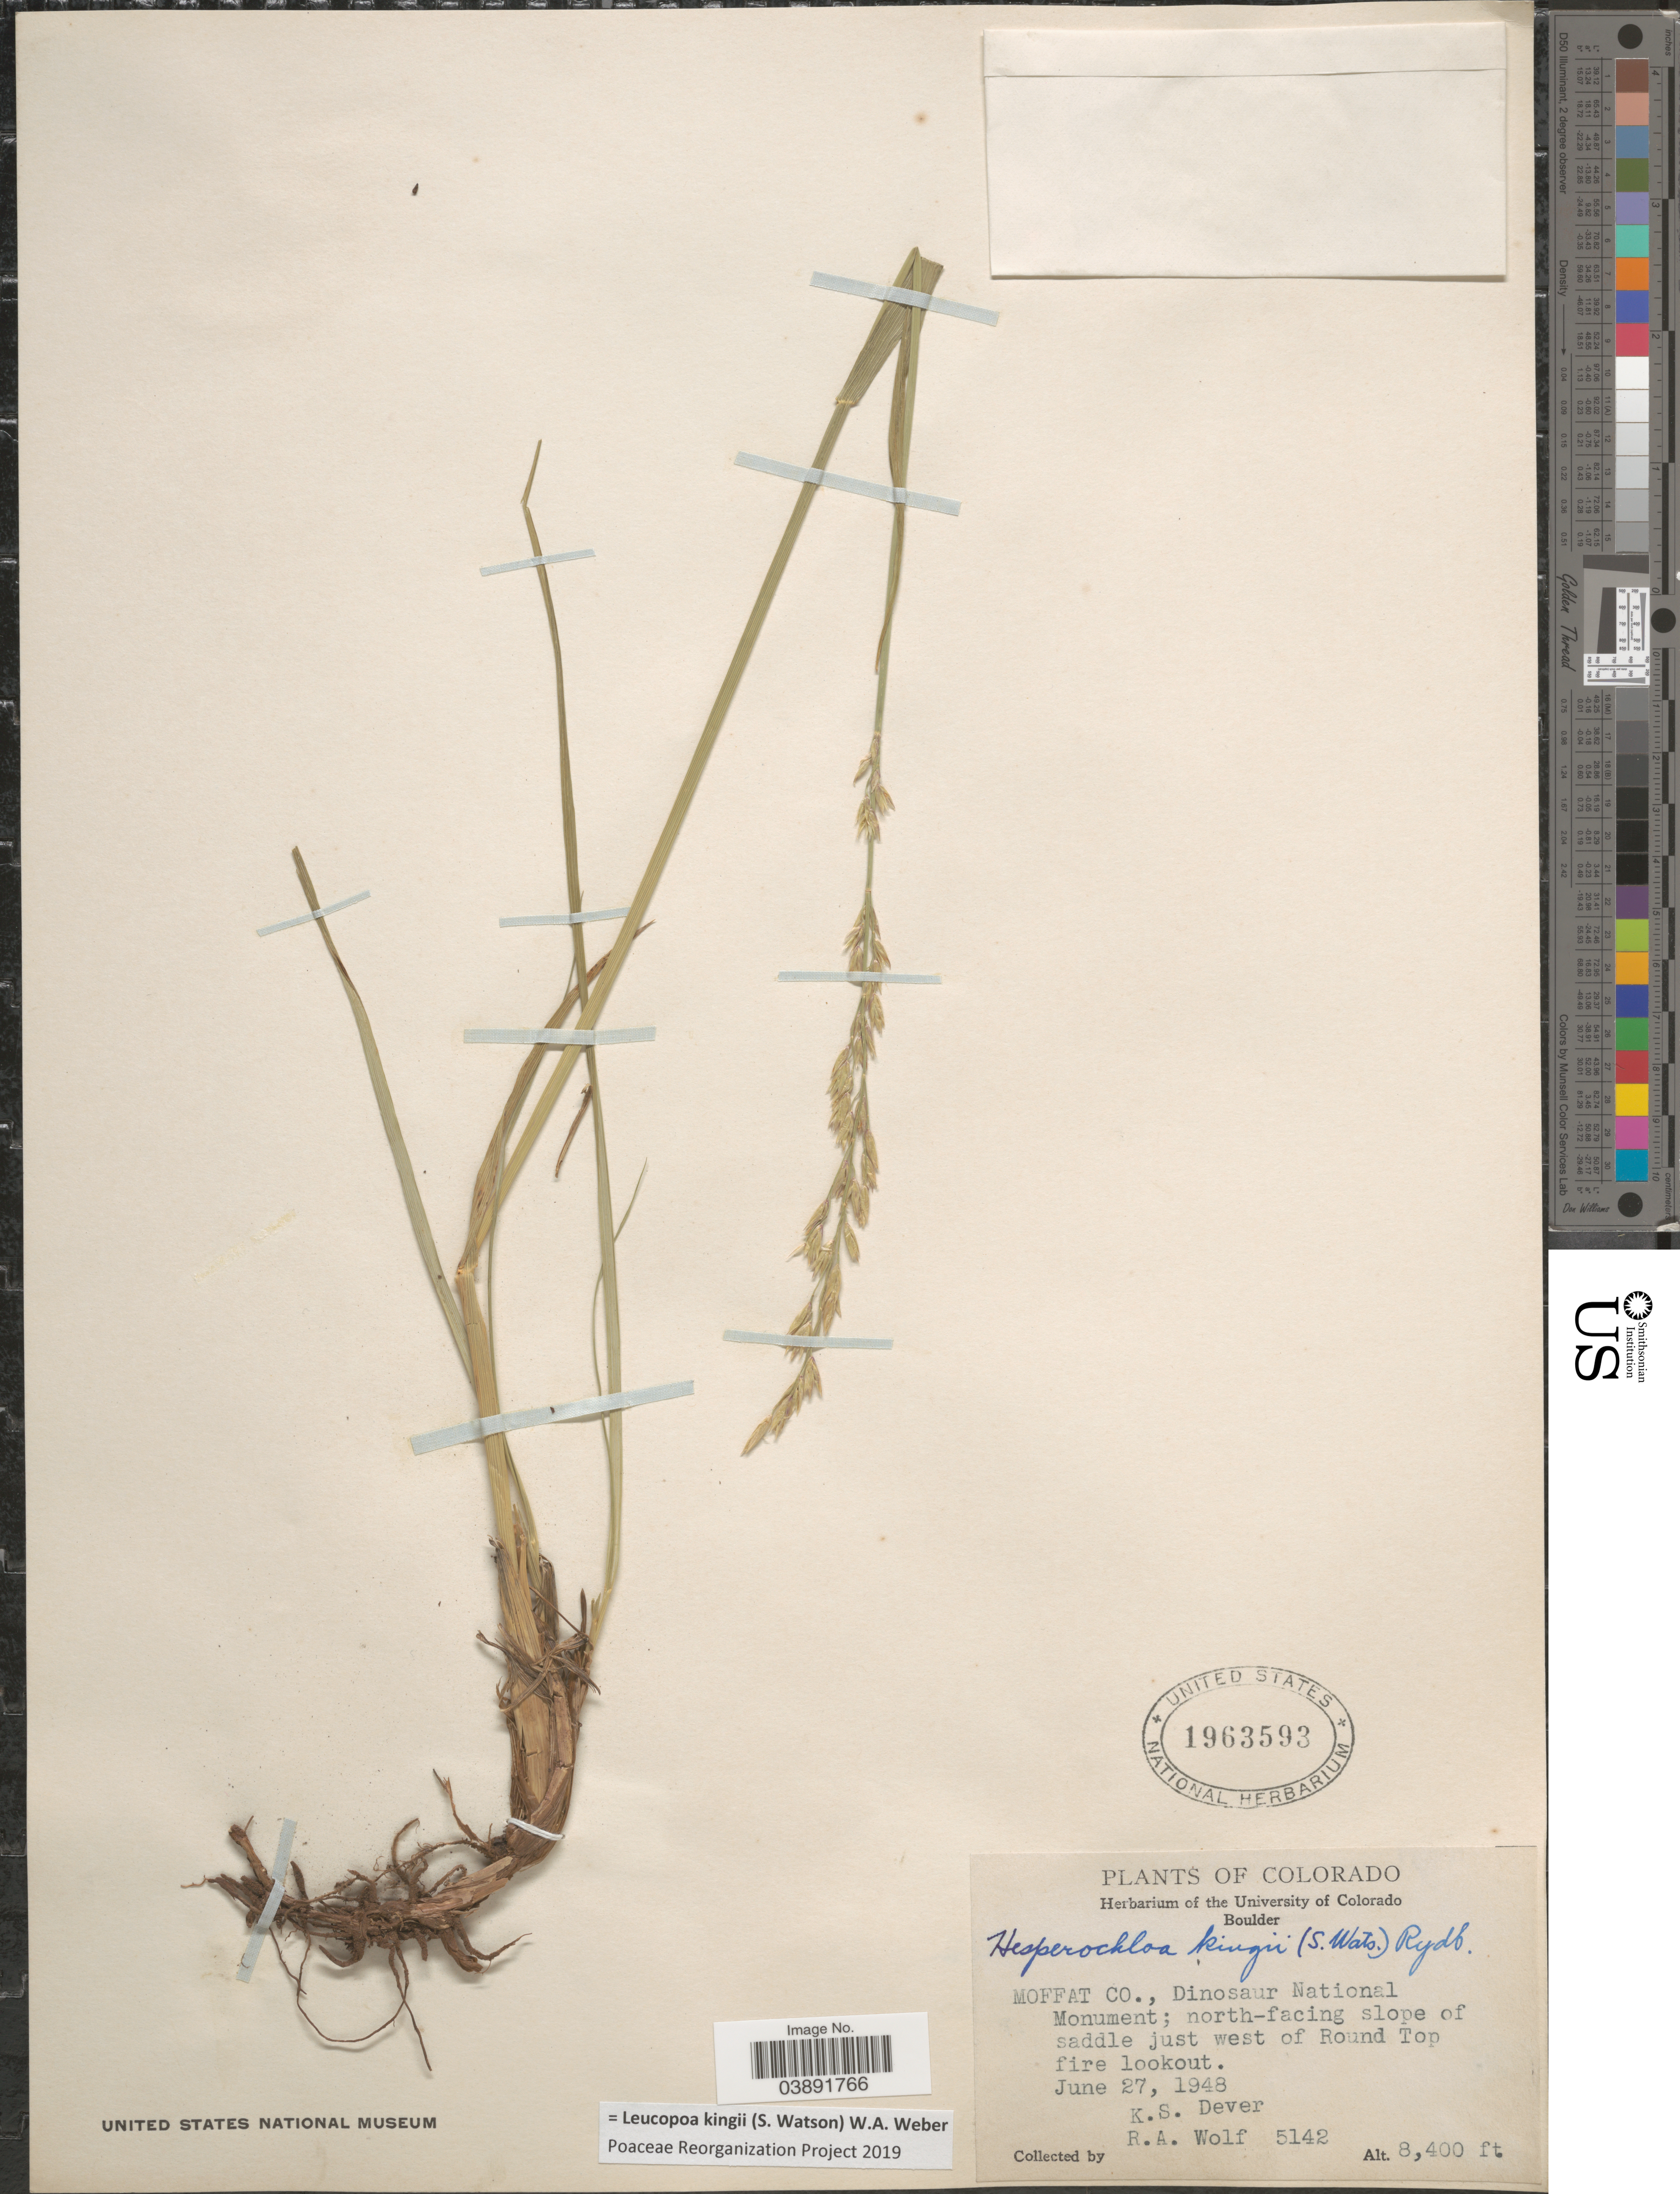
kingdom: Plantae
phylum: Tracheophyta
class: Liliopsida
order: Poales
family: Poaceae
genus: Hesperochloa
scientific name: Hesperochloa kingii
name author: (S. Watson) Rydb.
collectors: K. Dever & R. Wolf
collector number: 5142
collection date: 1948-06-27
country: United States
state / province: Colorado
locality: Moffat Co., Dinosaur National Monument; north-facing slope of saddle just west of Round Top fire lookout.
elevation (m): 2560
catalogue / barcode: US 1963593